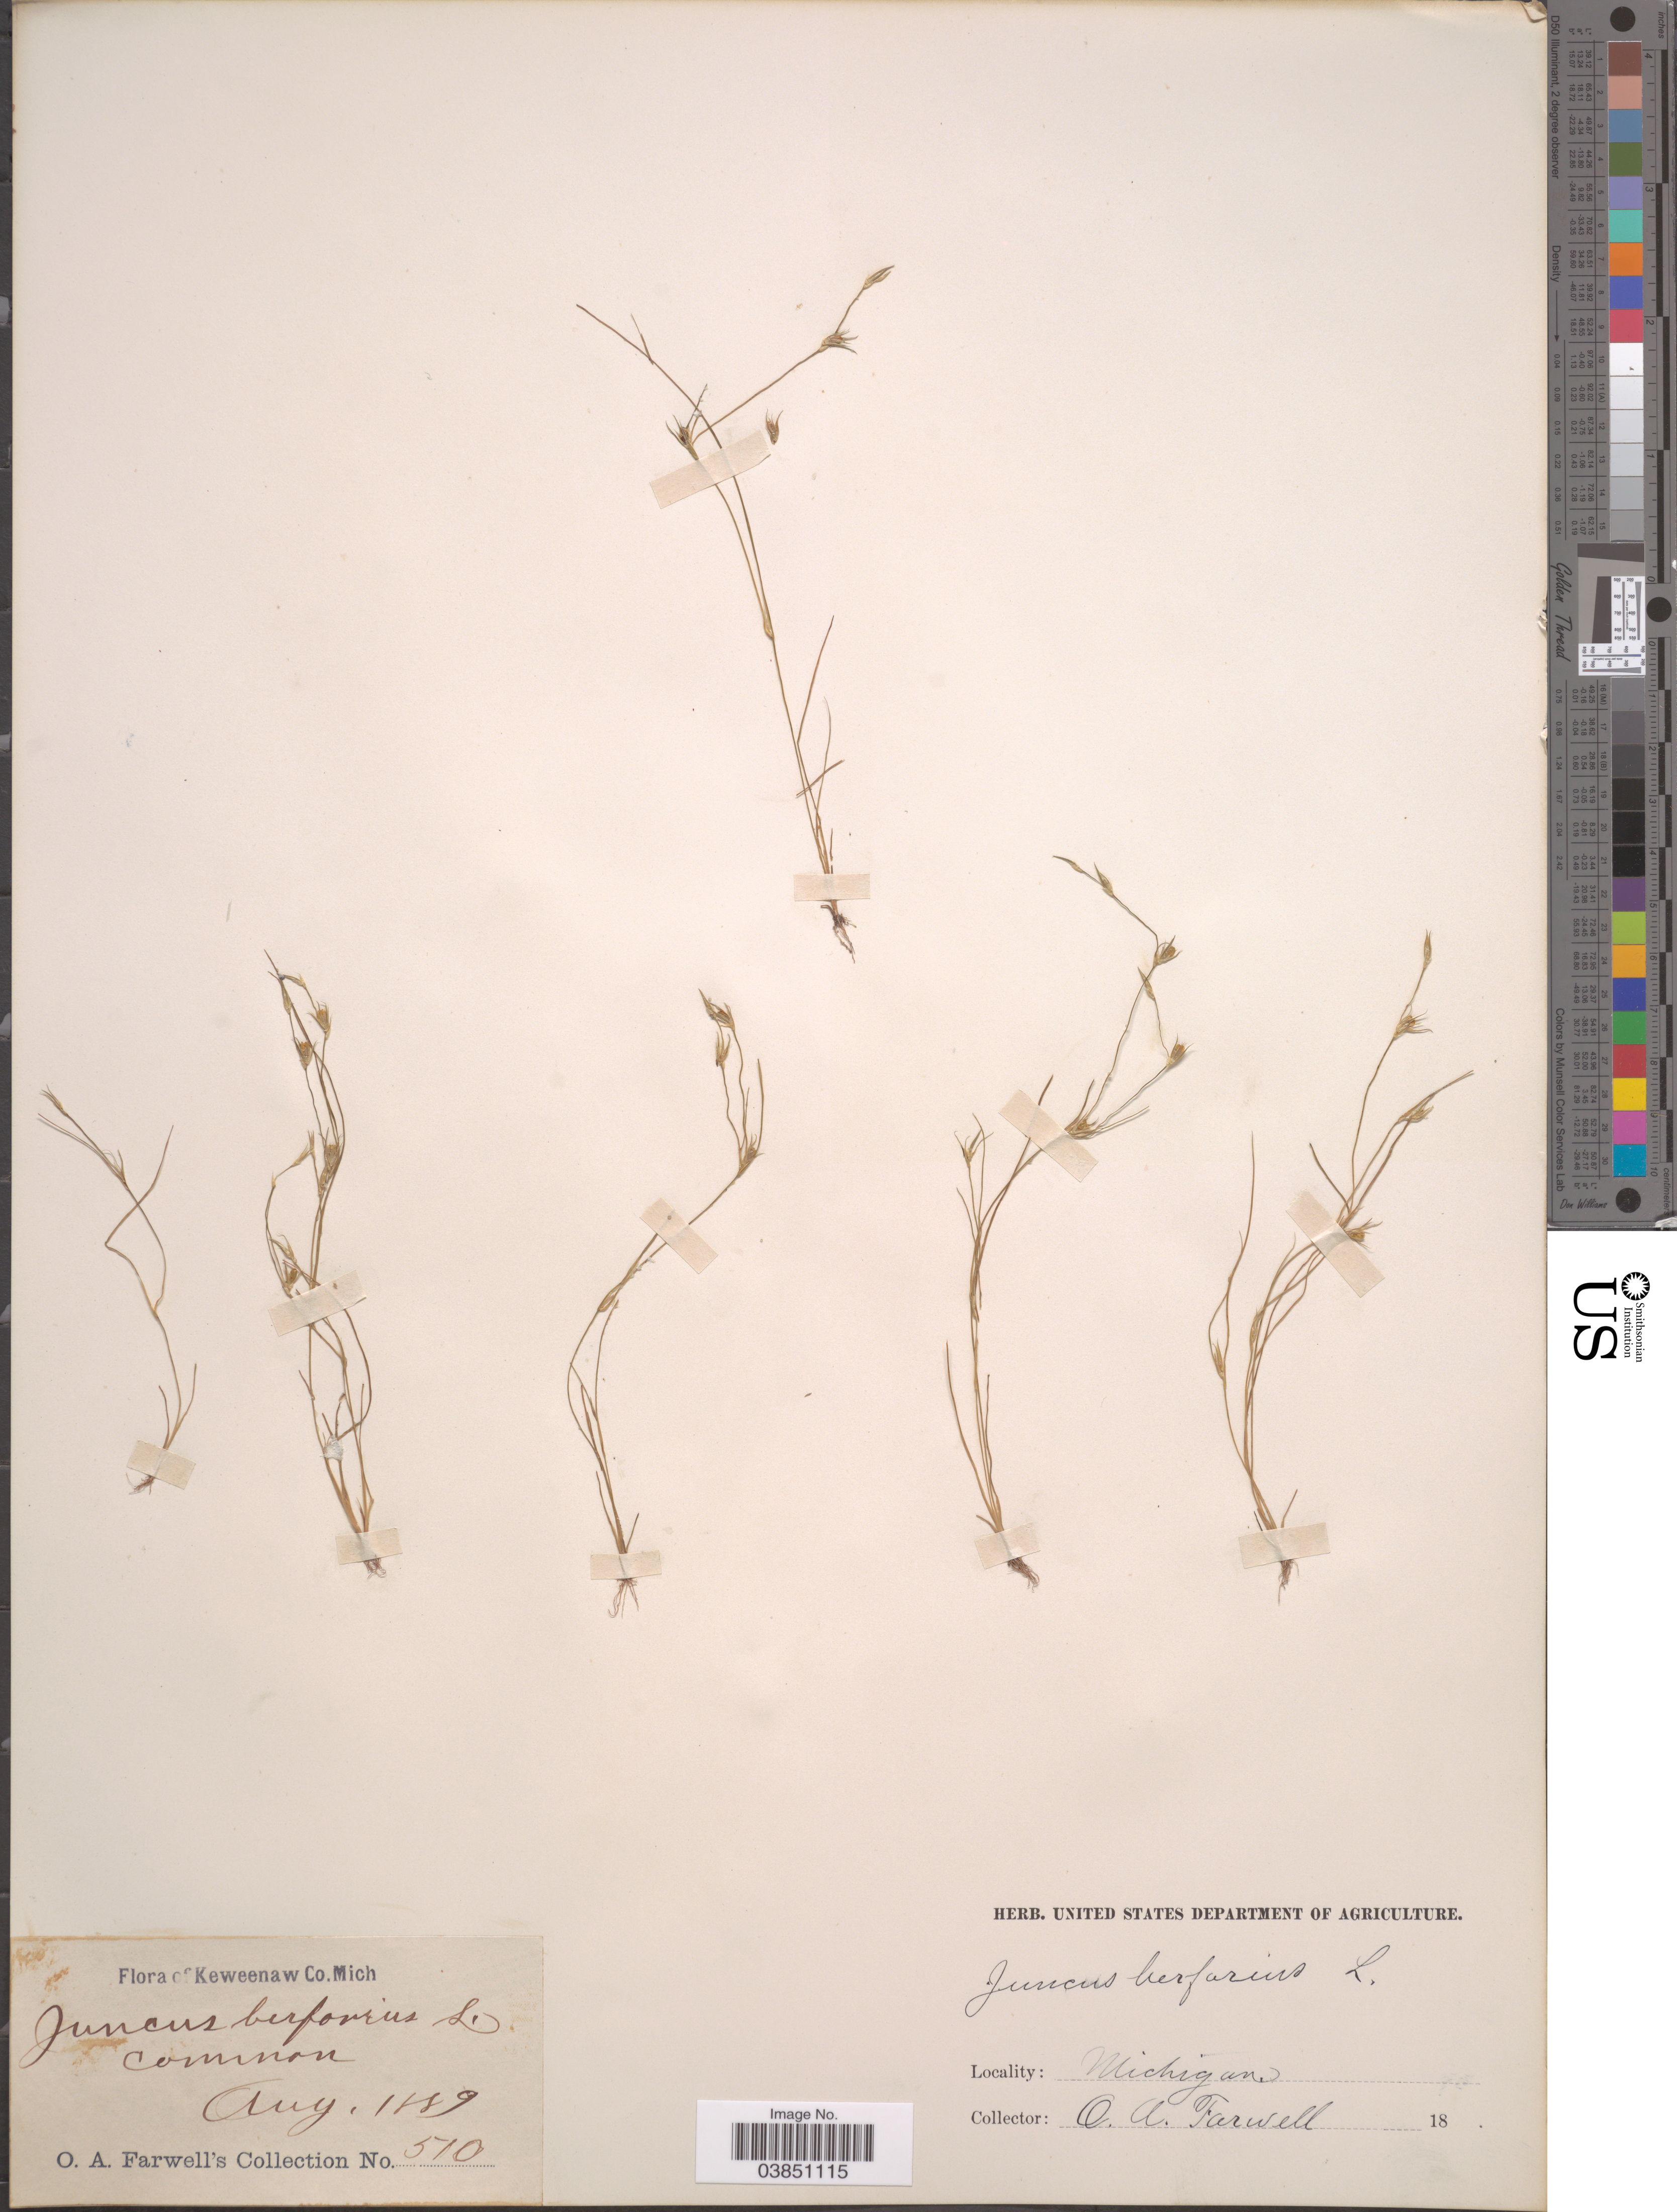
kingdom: Plantae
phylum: Tracheophyta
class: Liliopsida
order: Poales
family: Juncaceae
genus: Juncus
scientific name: Juncus bufonius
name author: L.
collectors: O. Farwell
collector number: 510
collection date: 1889-08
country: United States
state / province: Michigan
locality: Keweenaw Co.